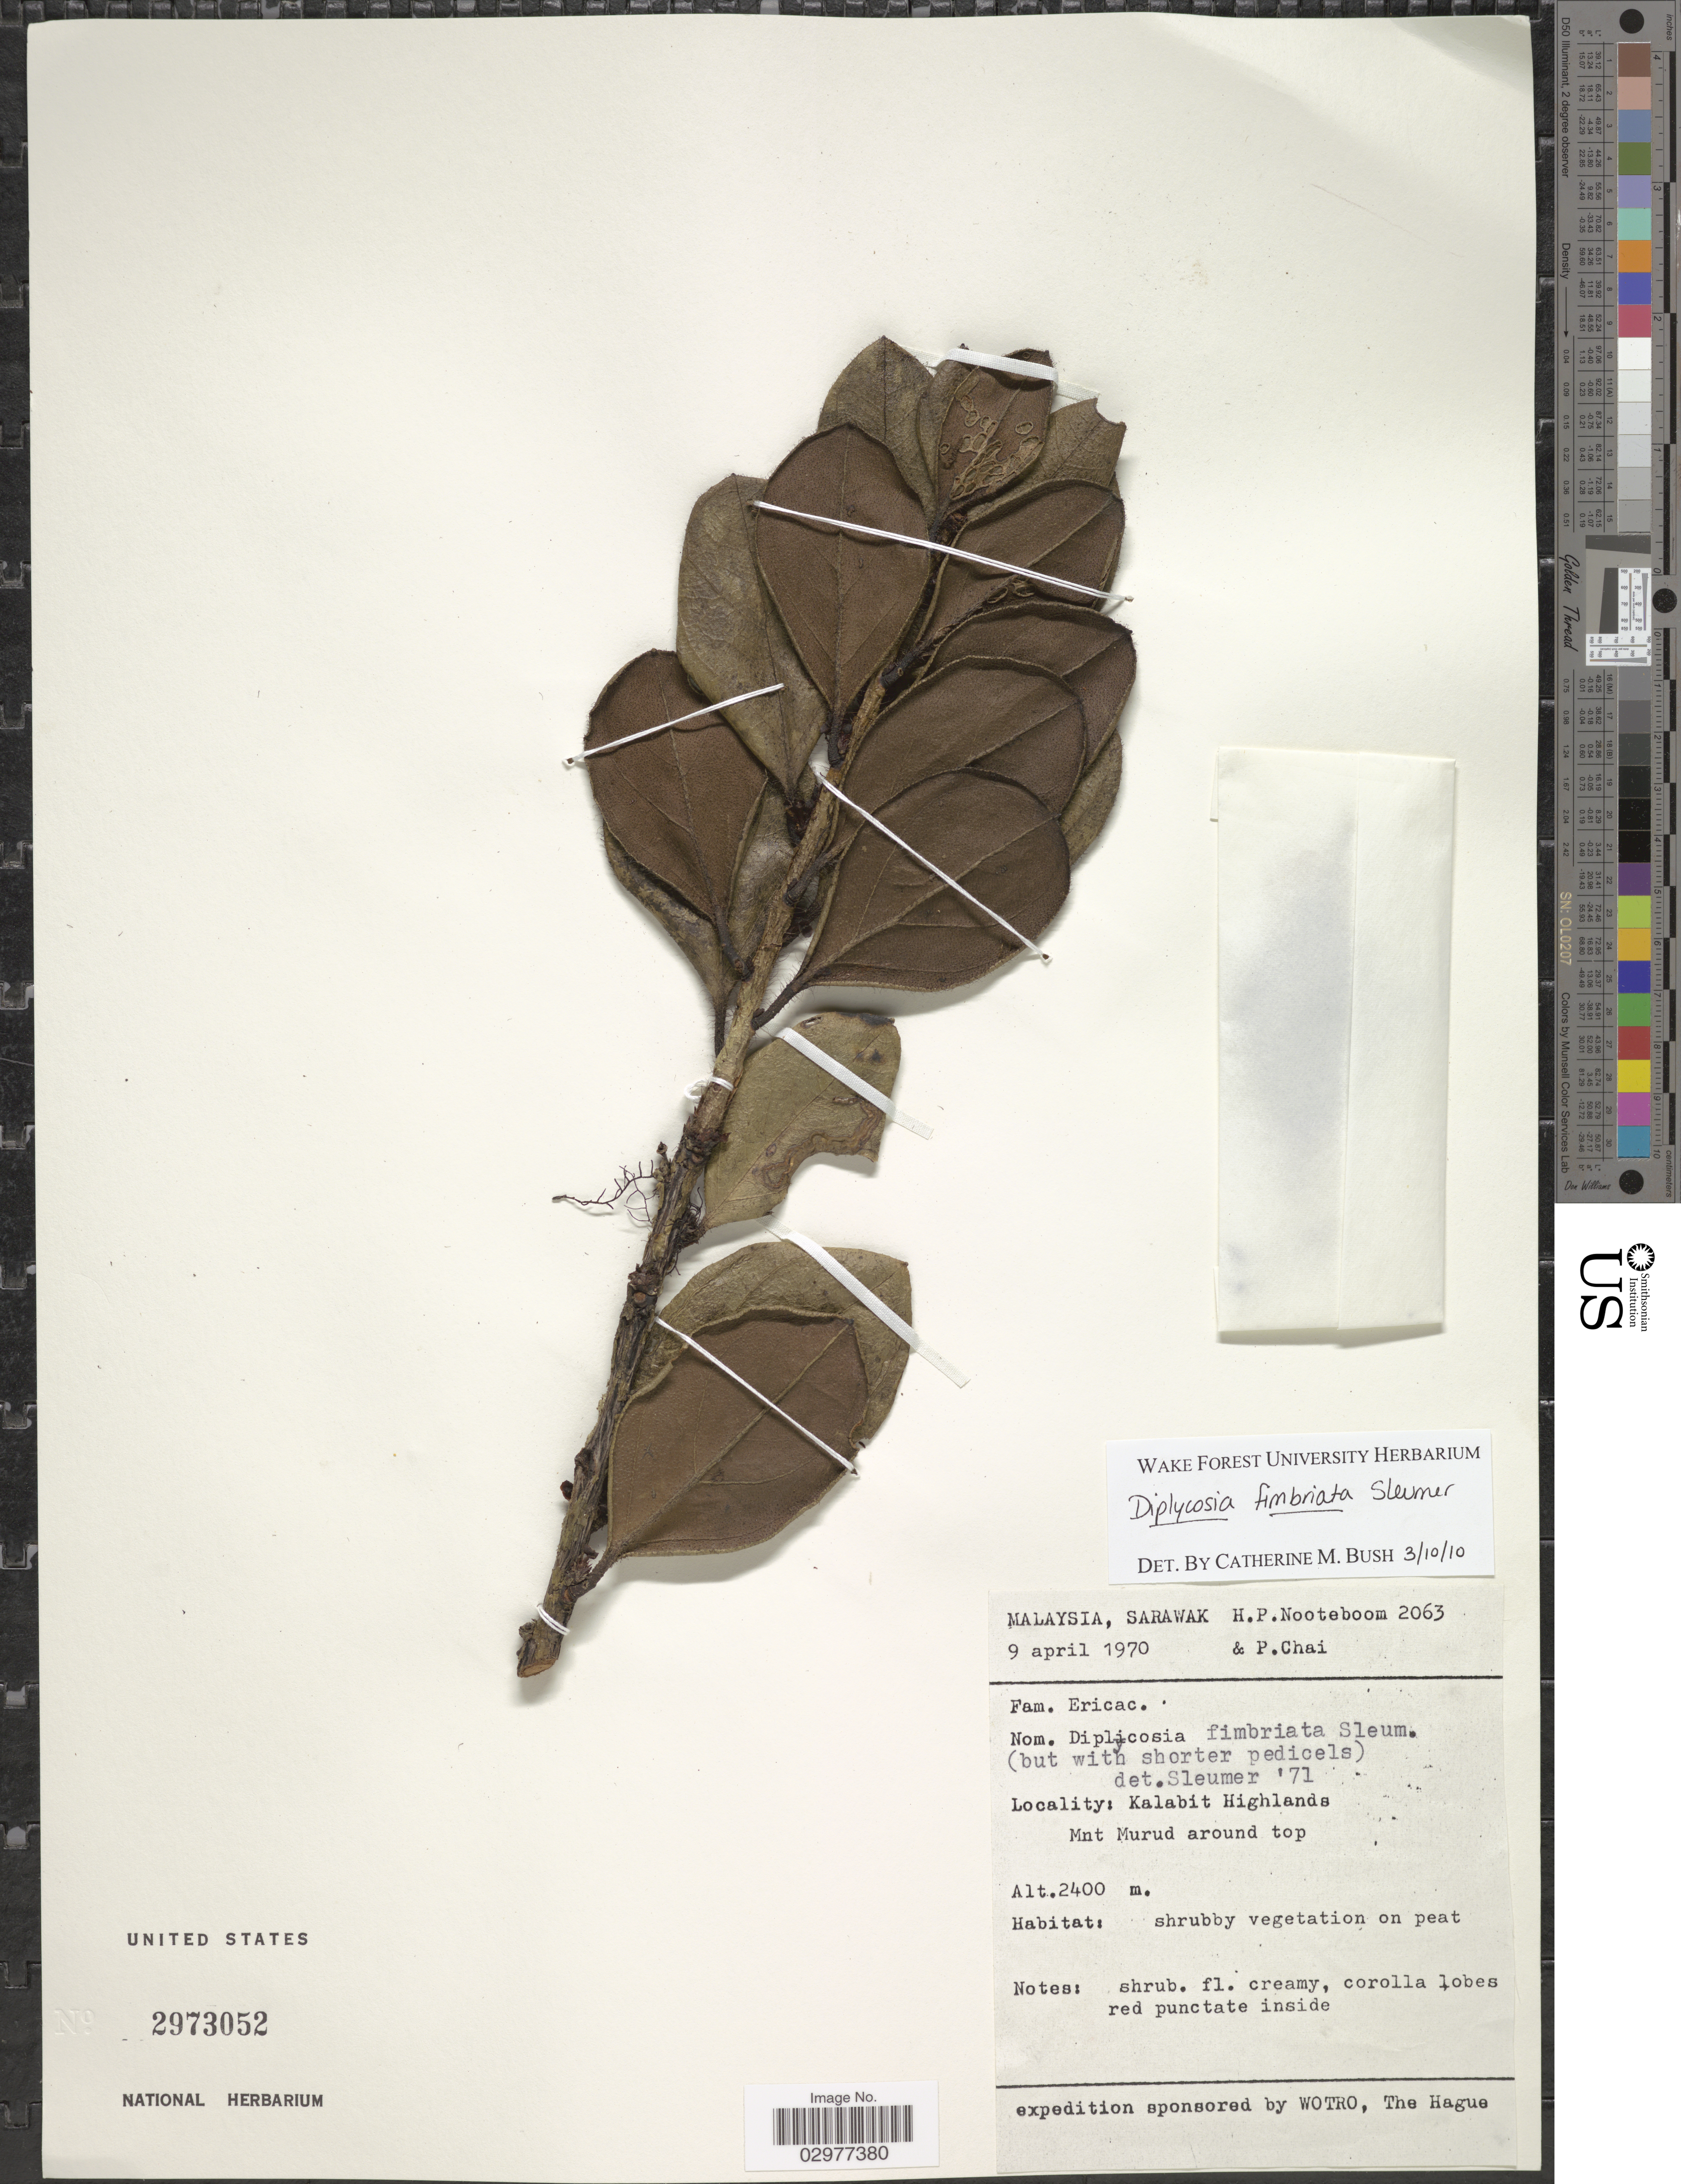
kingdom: Plantae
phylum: Tracheophyta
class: Magnoliopsida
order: Ericales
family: Ericaceae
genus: Diplycosia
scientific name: Diplycosia fimbriata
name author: Sleumer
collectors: H. P. Nooteboom & P. Chai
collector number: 2063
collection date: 1970-04-09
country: Malaysia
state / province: Sarawak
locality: Kalabit Highlands Mnt Murud around top.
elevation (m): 2400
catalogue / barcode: US 2973052